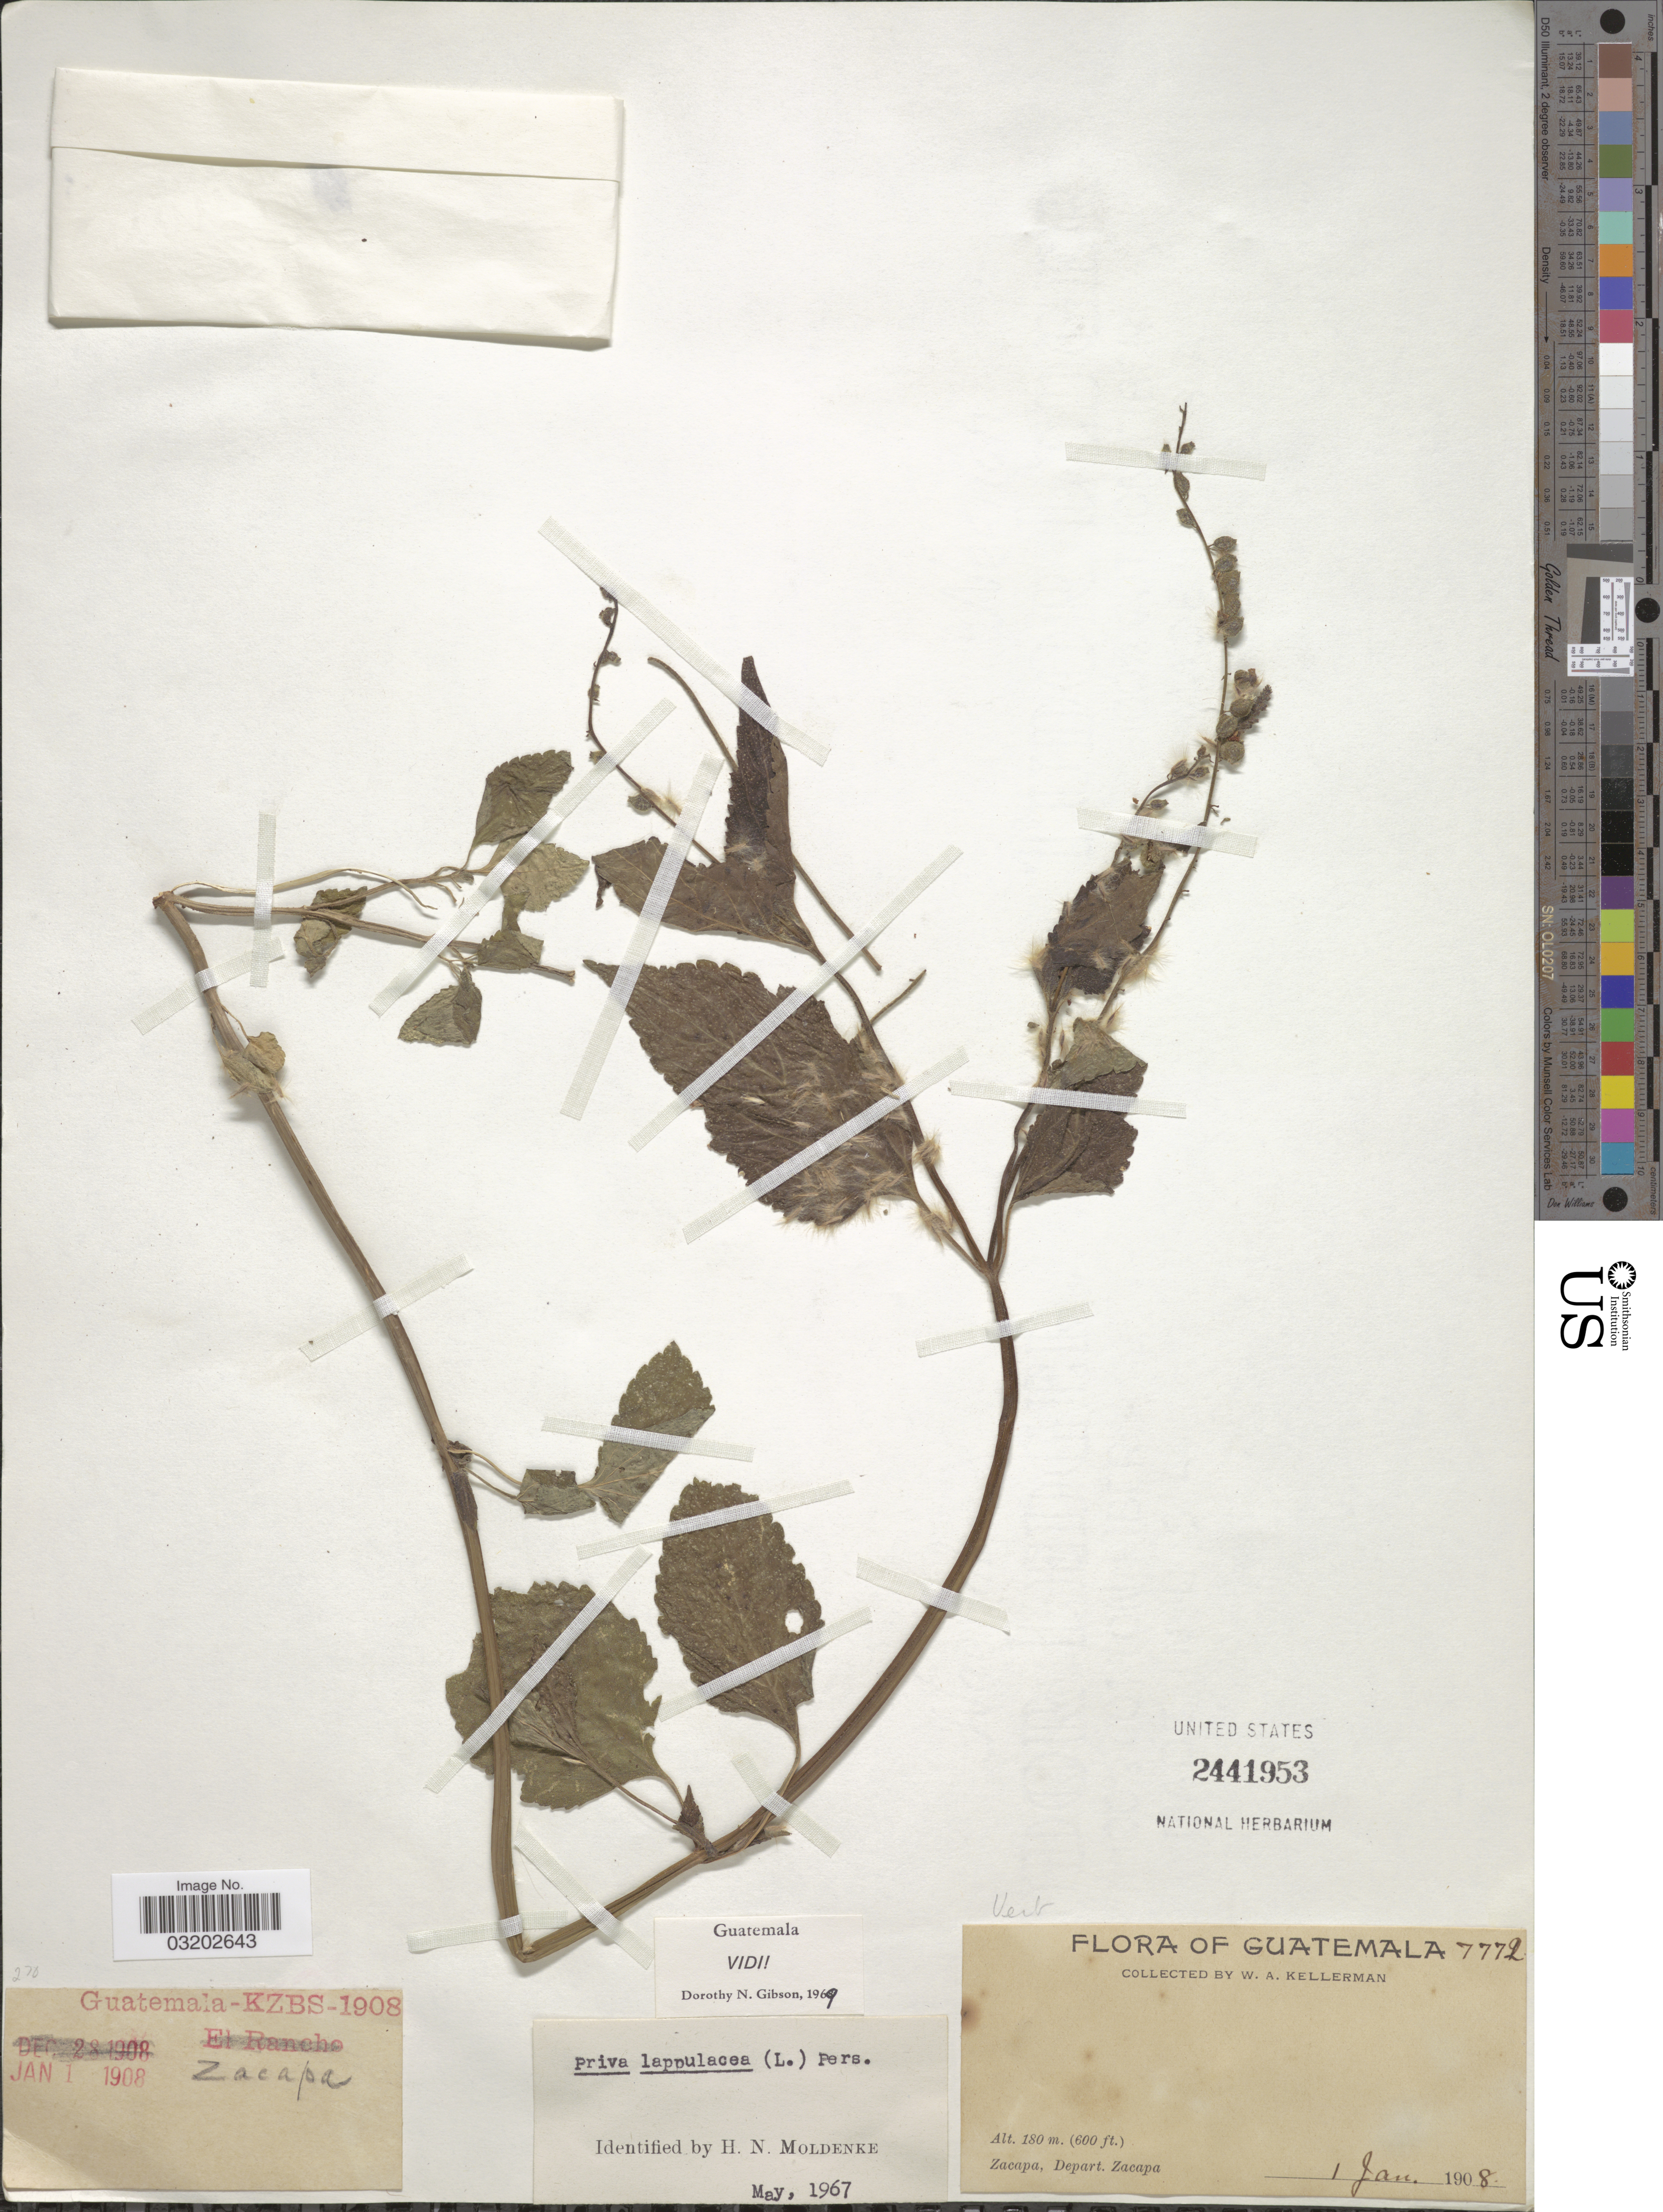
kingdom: Plantae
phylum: Tracheophyta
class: Magnoliopsida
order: Lamiales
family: Verbenaceae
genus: Priva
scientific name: Priva lappulacea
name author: (L.) Pers.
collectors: W. Kellerman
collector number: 7772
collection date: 1908-01-01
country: Guatemala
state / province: Zacapa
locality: Zacapa, Depart. Zacapa.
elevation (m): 180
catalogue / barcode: US 2441953